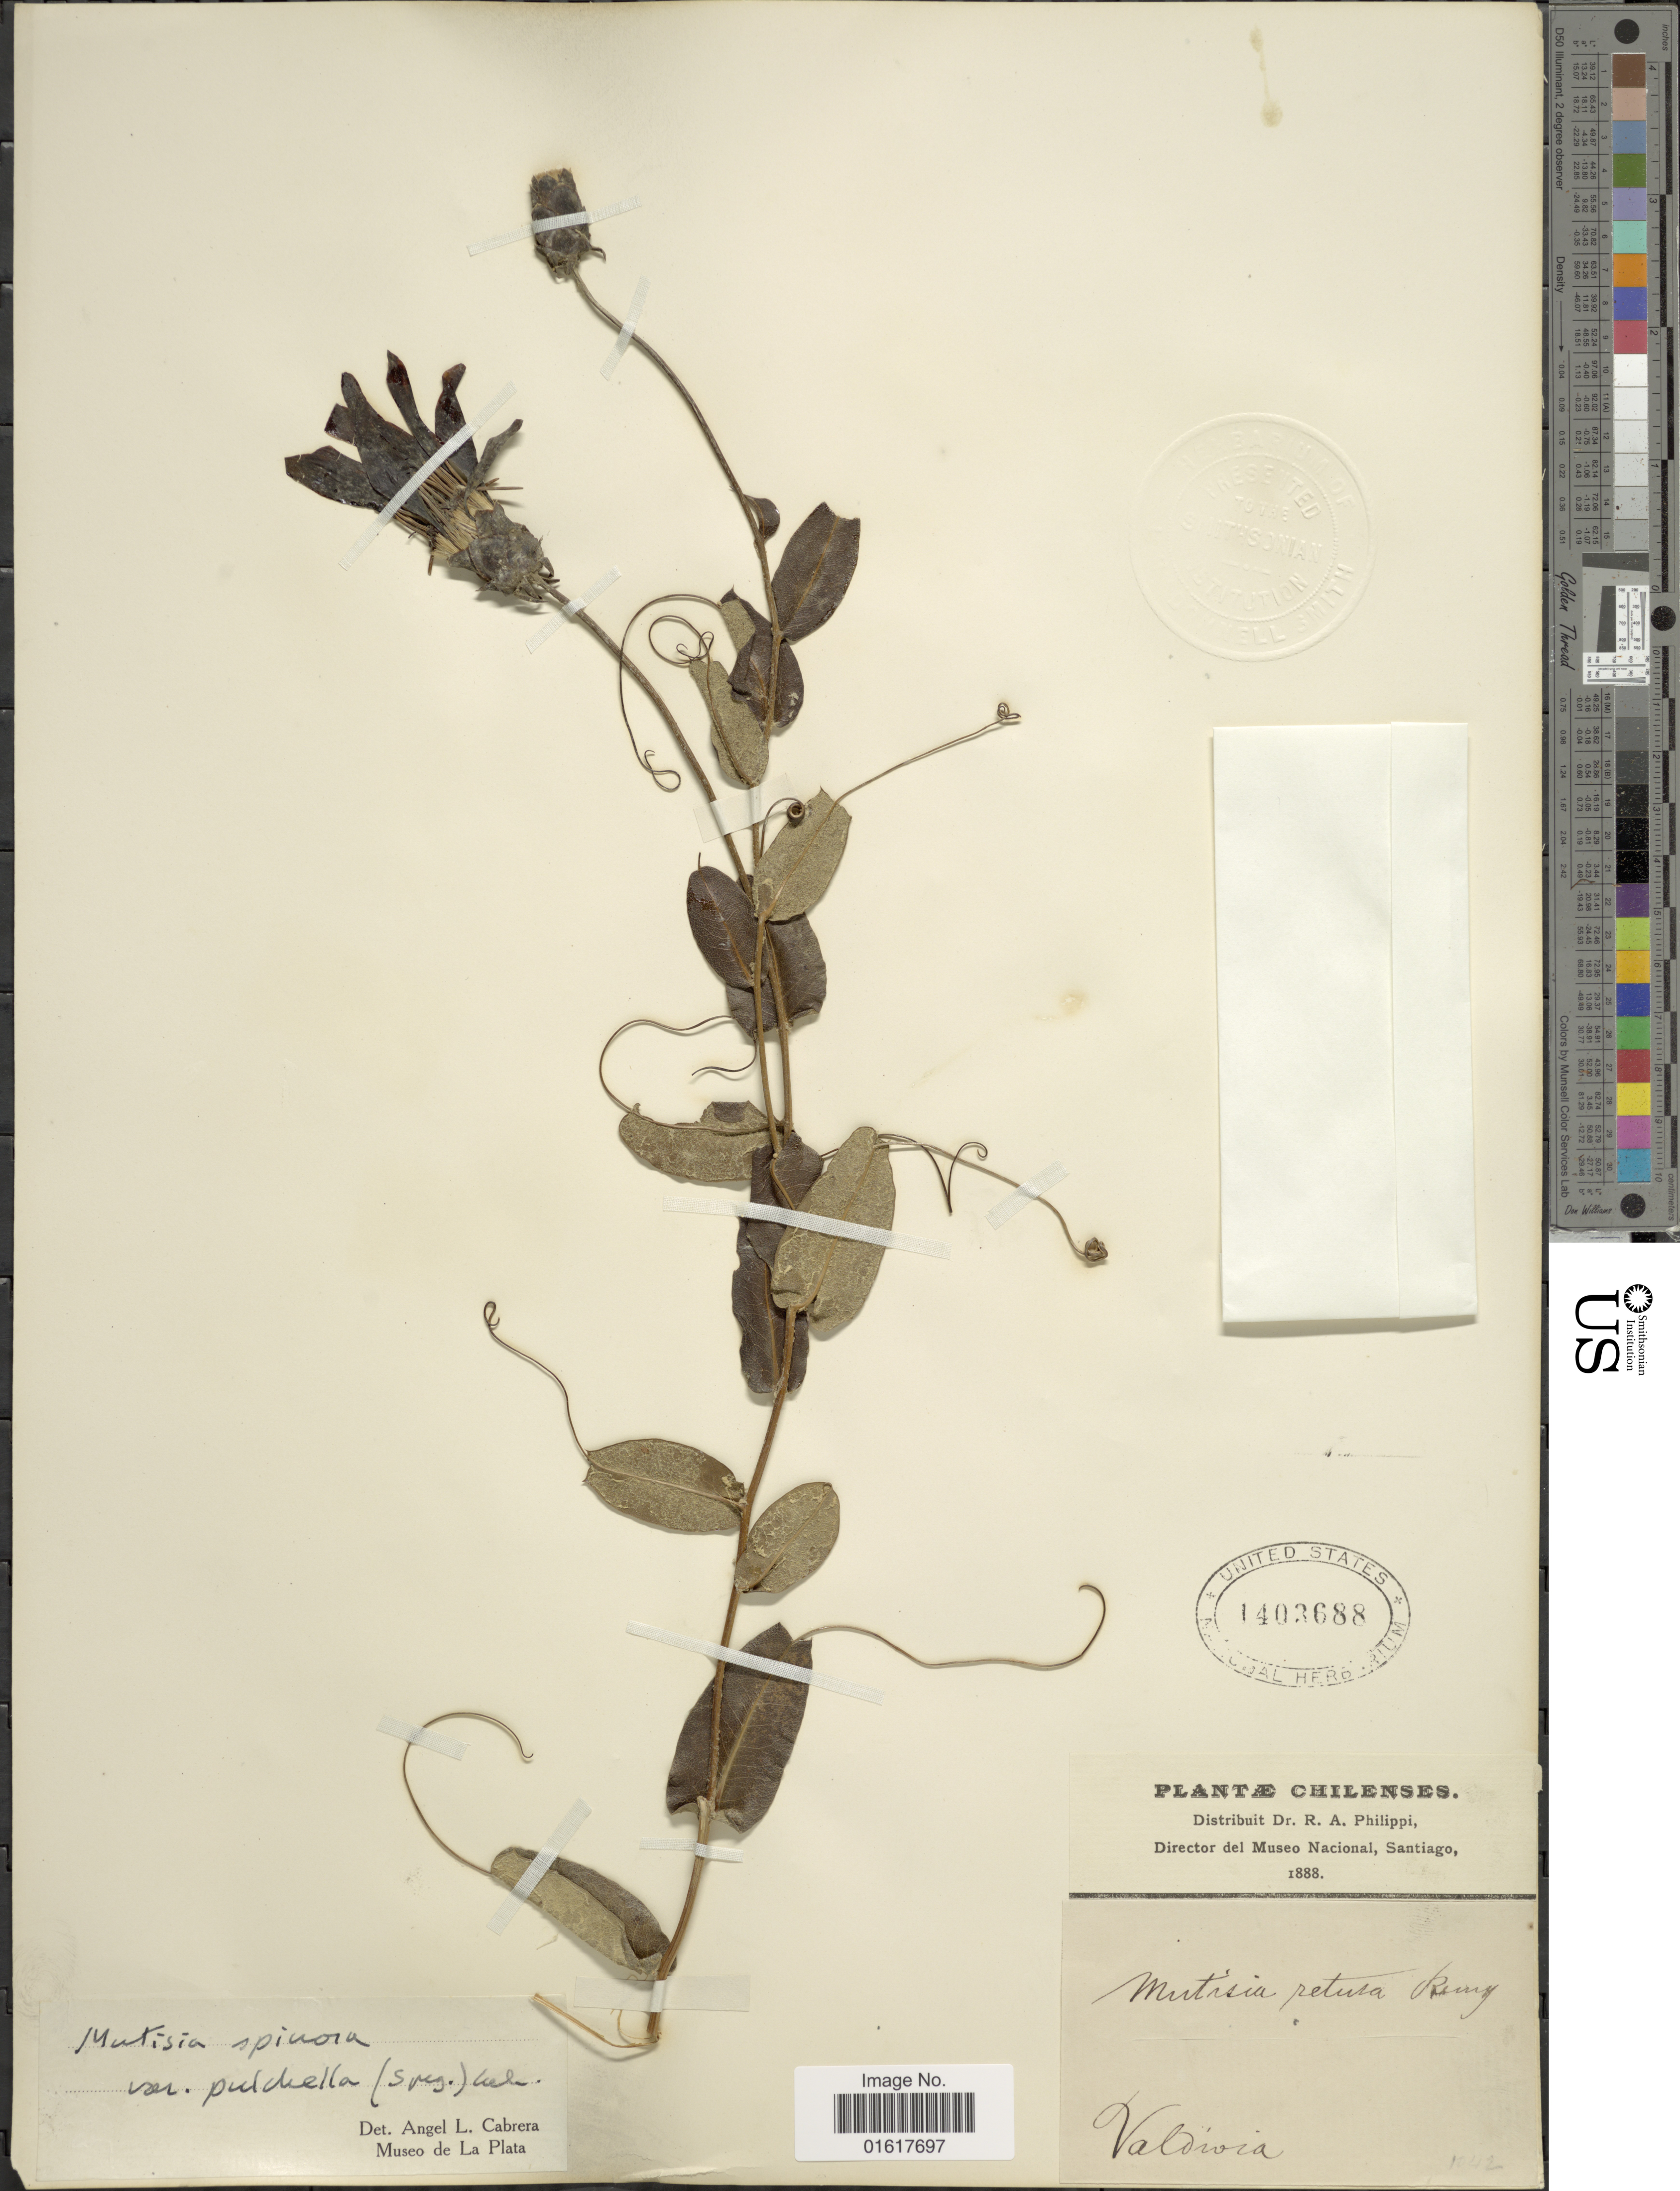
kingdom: Plantae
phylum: Tracheophyta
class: Magnoliopsida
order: Asterales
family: Asteraceae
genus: Mutisia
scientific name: Mutisia spinosa var. spinosa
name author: Ruiz & Pav.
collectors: R. A. Philippi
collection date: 1888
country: Chile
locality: Valdivia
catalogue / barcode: US 1403688